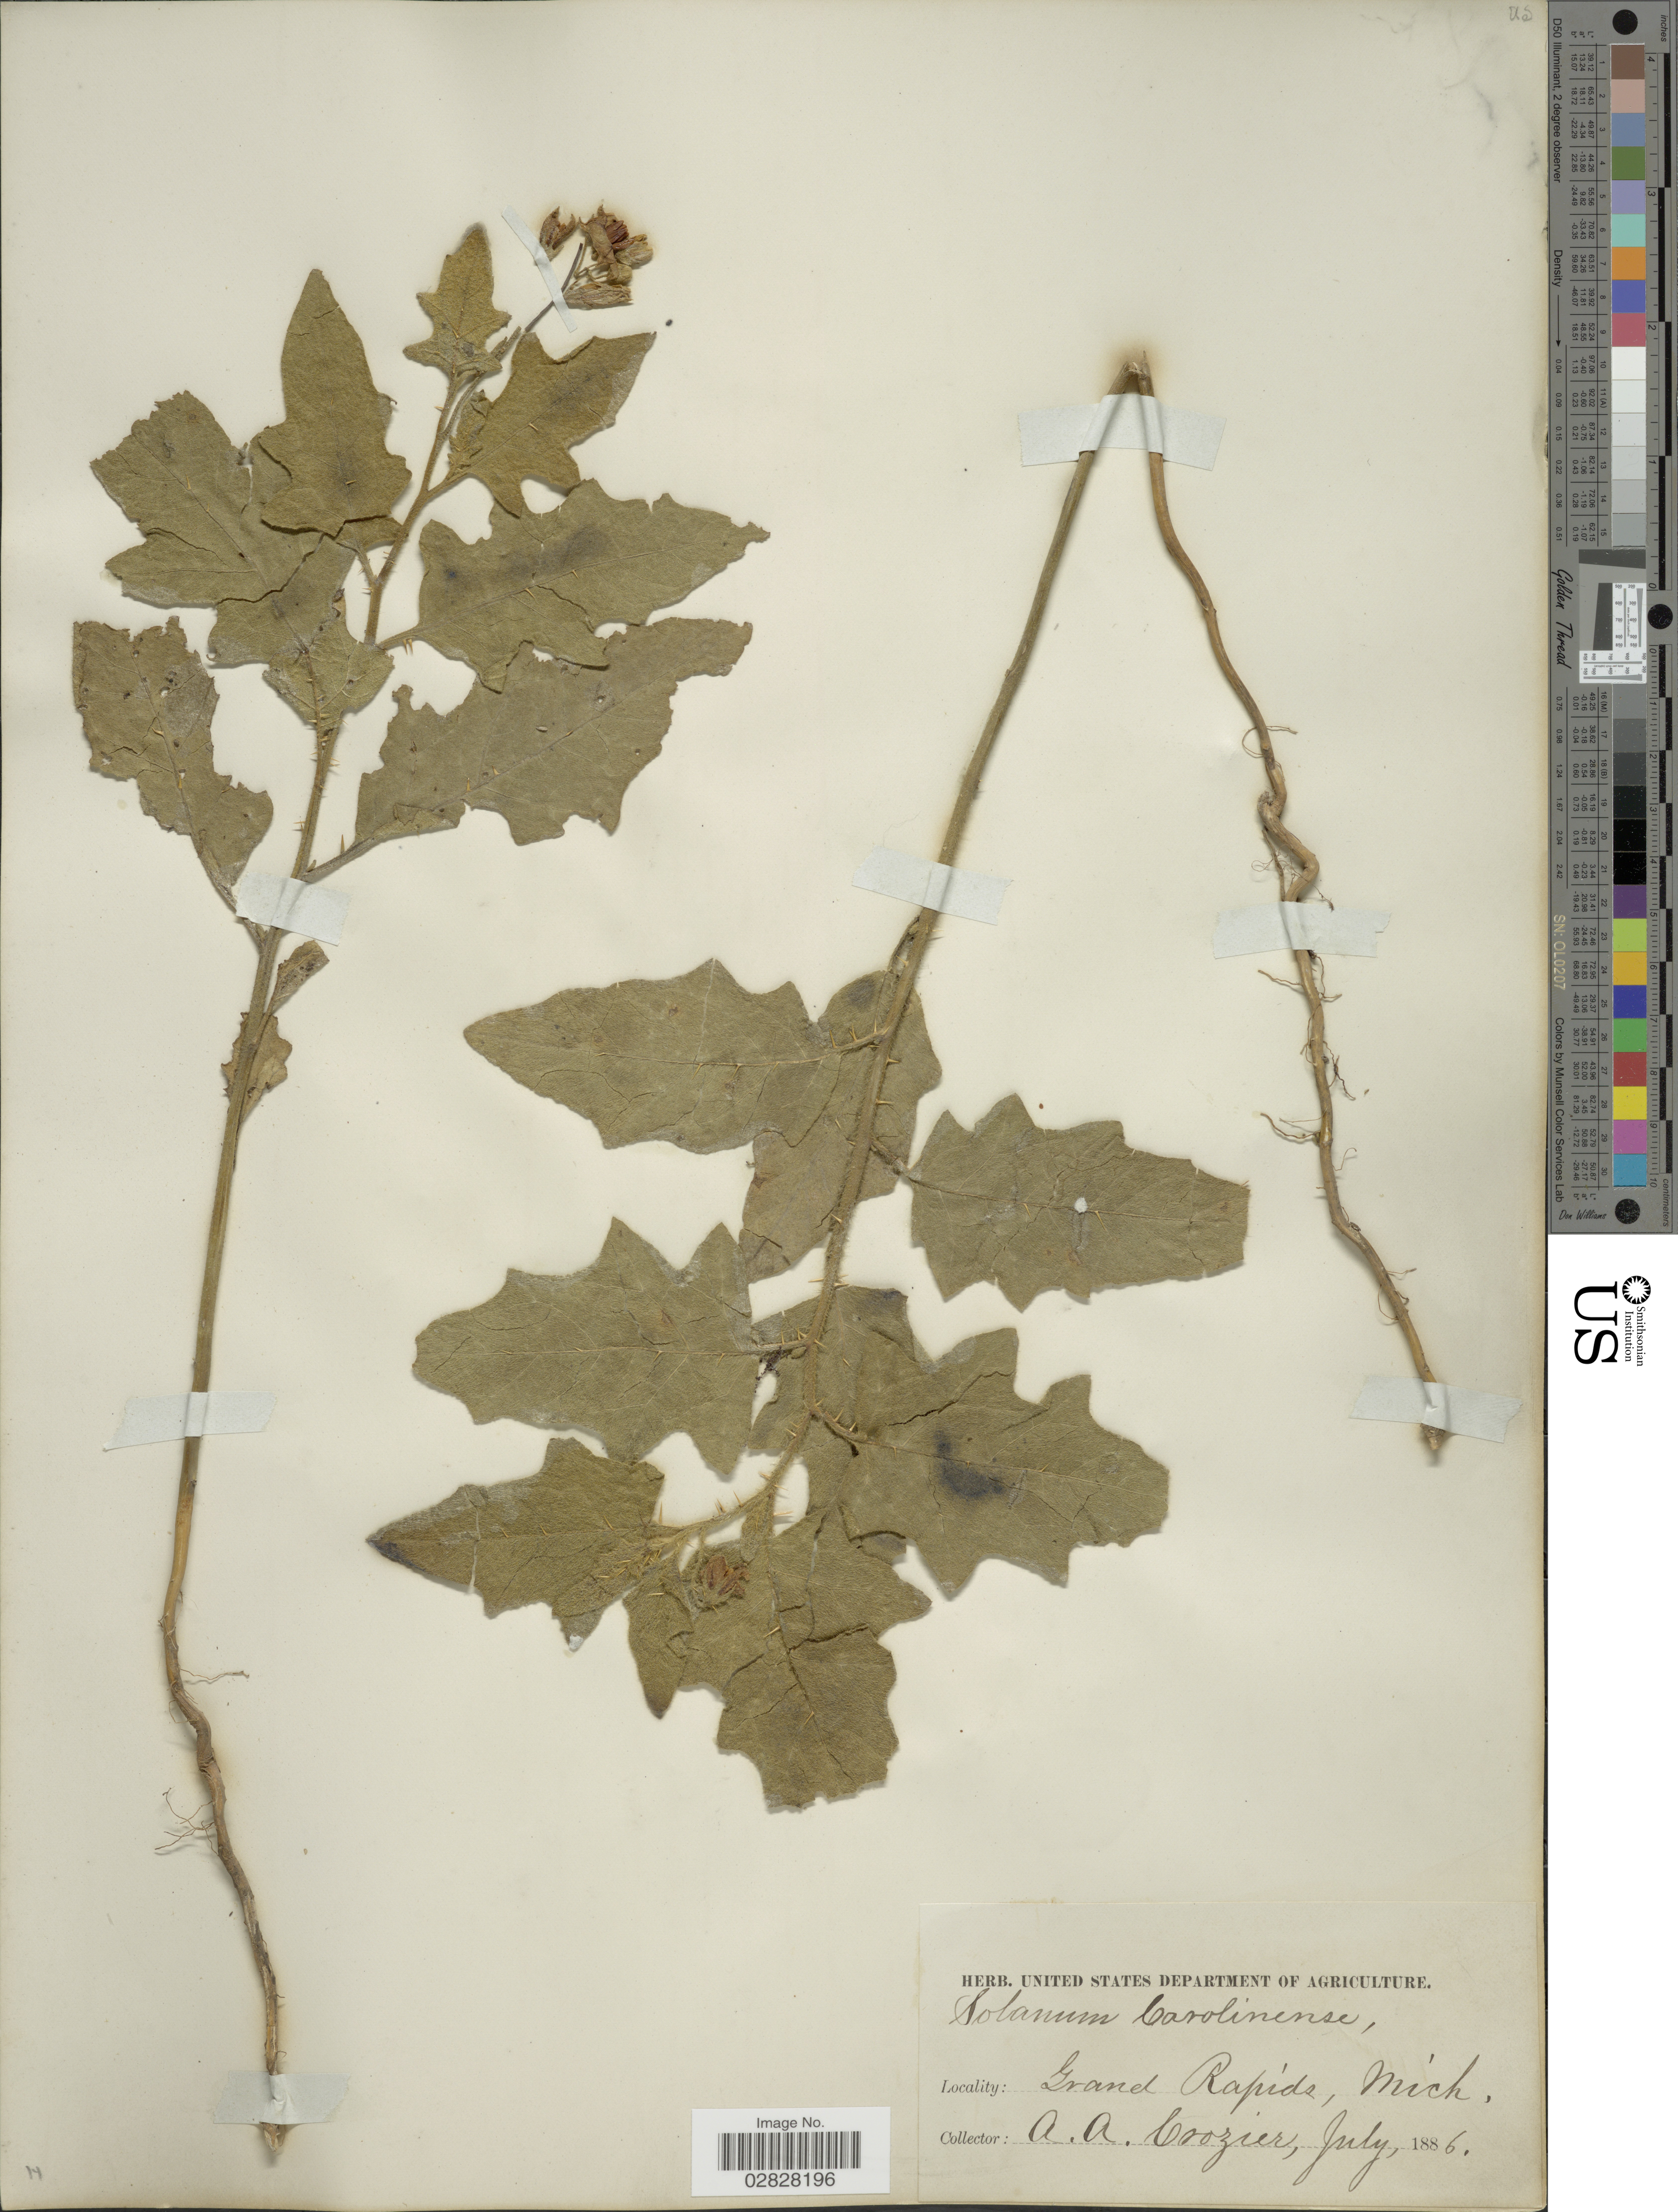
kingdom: Plantae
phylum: Tracheophyta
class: Magnoliopsida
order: Solanales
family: Solanaceae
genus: Solanum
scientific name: Solanum carolinense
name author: L.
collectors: A. Crozier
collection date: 1886-07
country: United States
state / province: Michigan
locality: Grand Rapids.